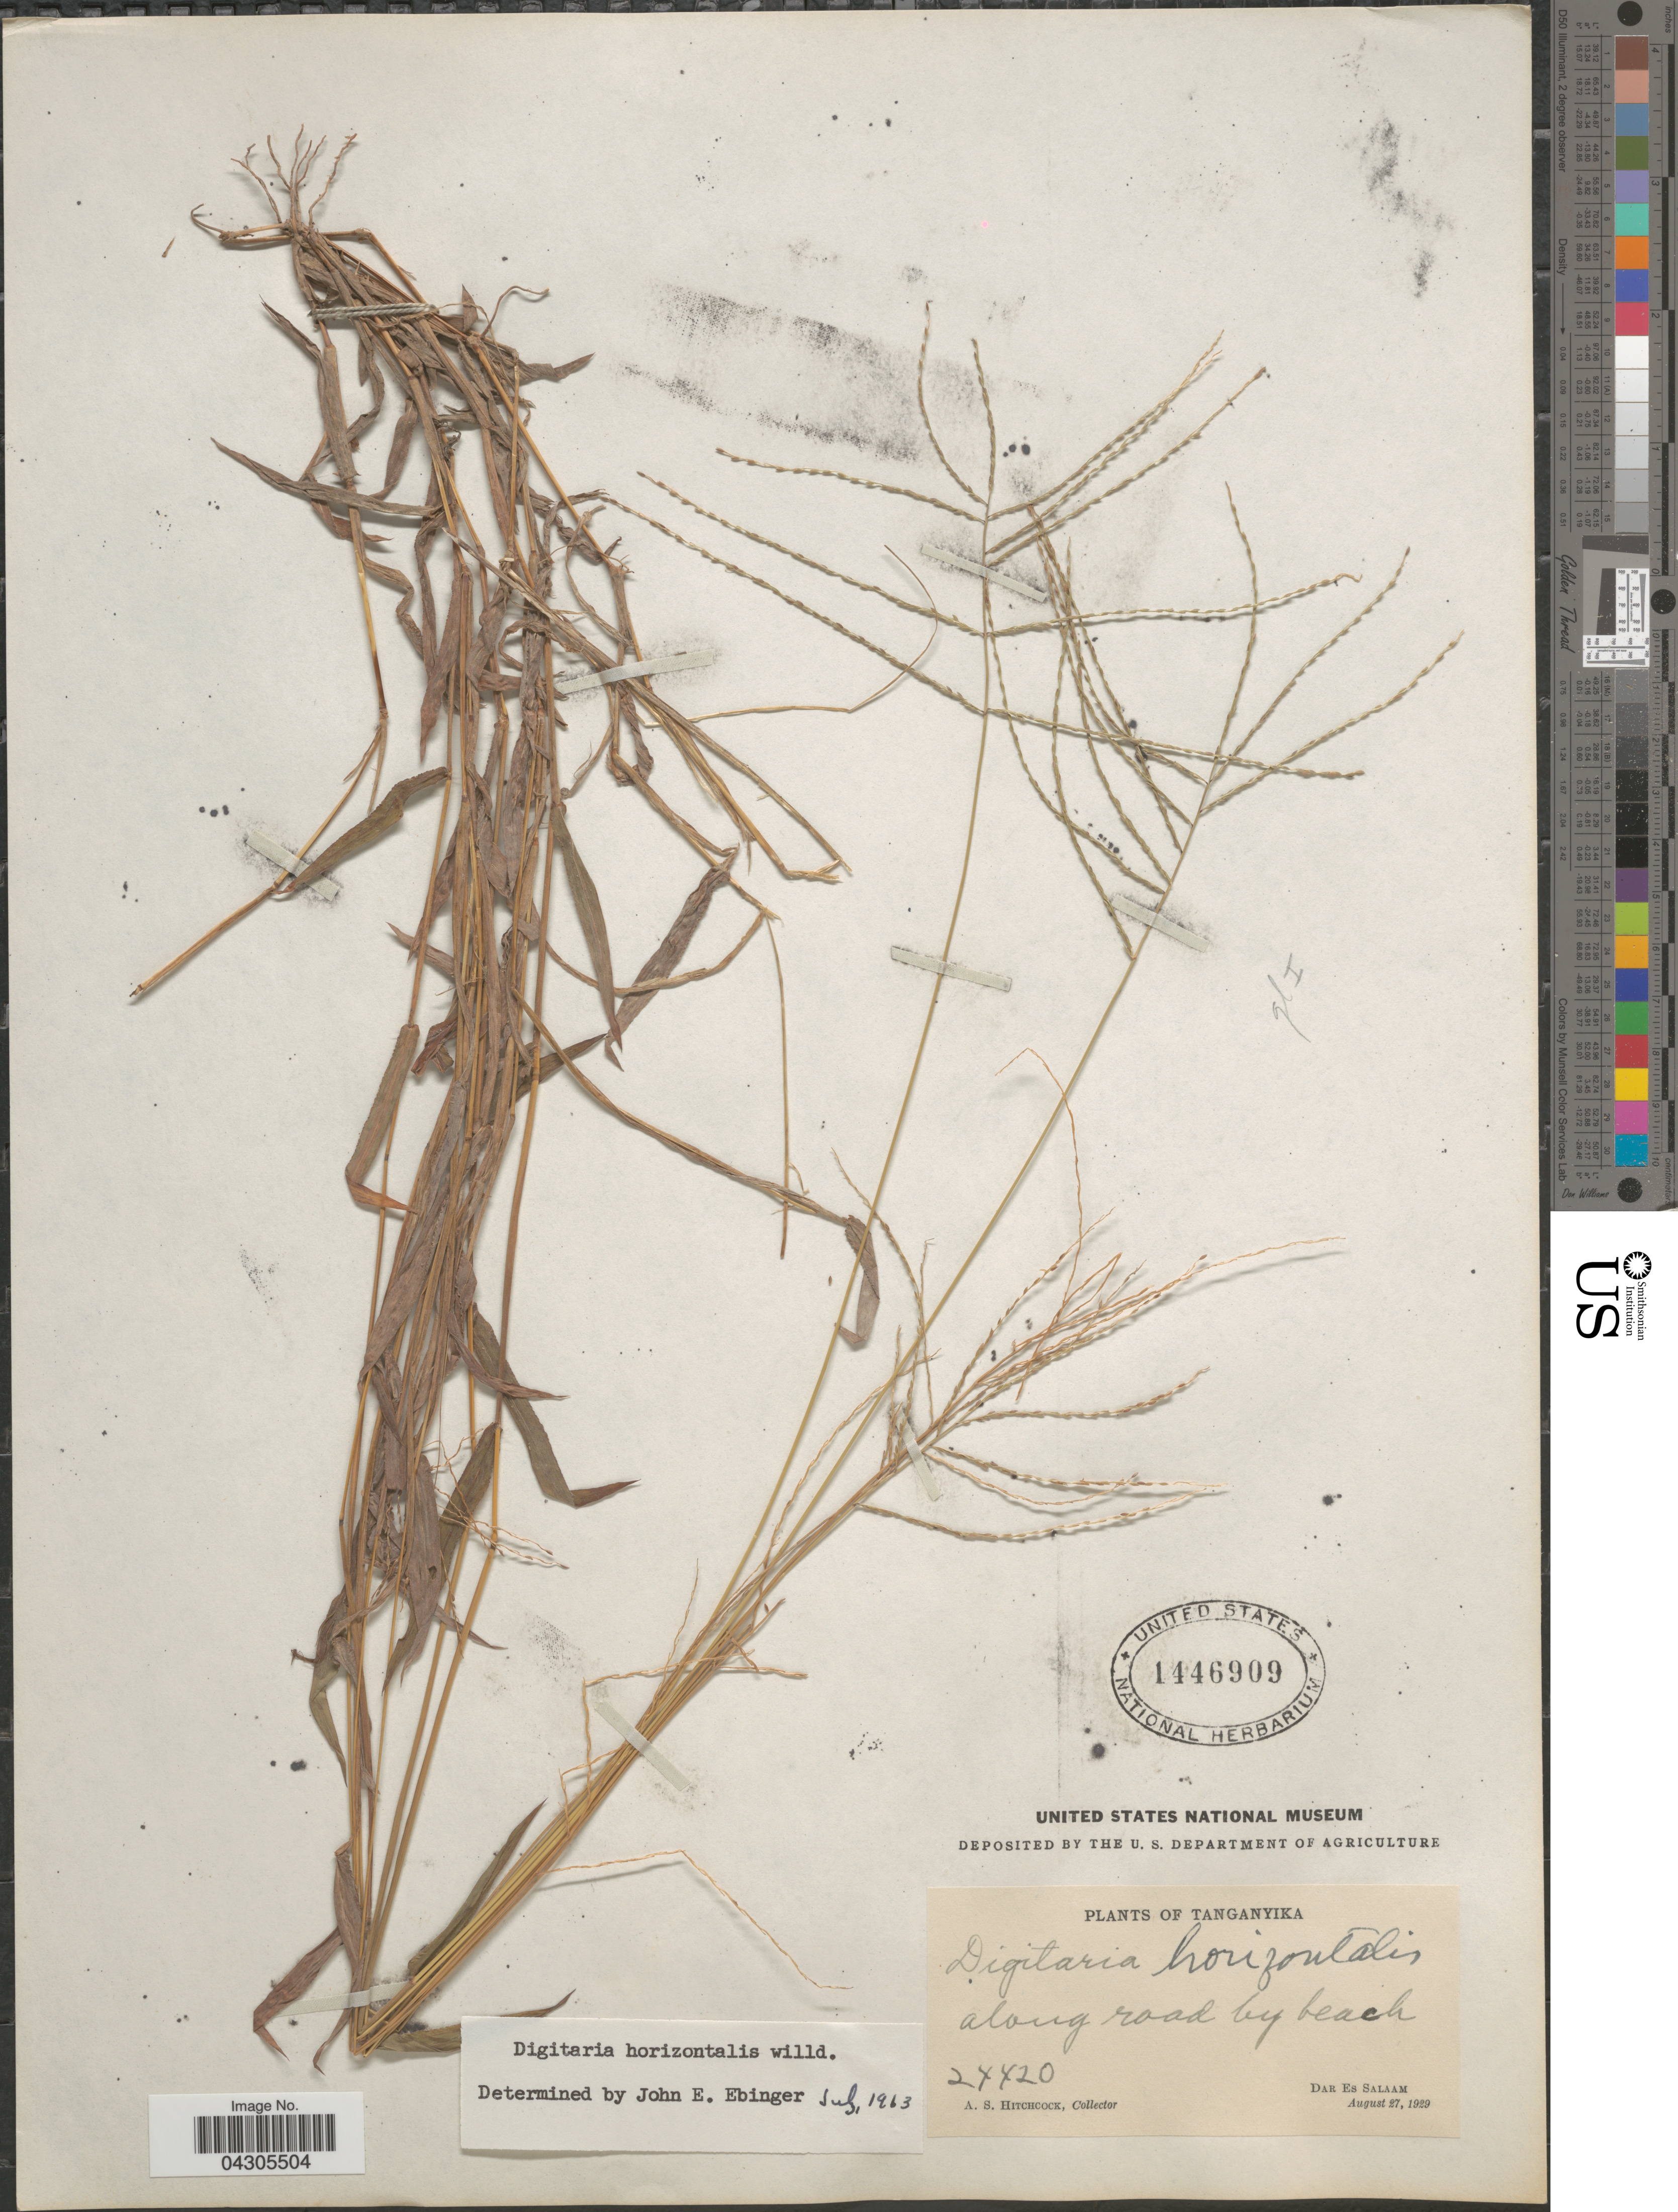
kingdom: Plantae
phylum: Tracheophyta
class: Liliopsida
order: Poales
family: Poaceae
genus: Digitaria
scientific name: Digitaria horizontalis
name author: Willd.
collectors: A. S. Hitchcock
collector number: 24420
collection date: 1929-08-27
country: Tanzania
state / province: Dar es Salaam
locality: Tanganyika. Along road by beach.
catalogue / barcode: US 1446909